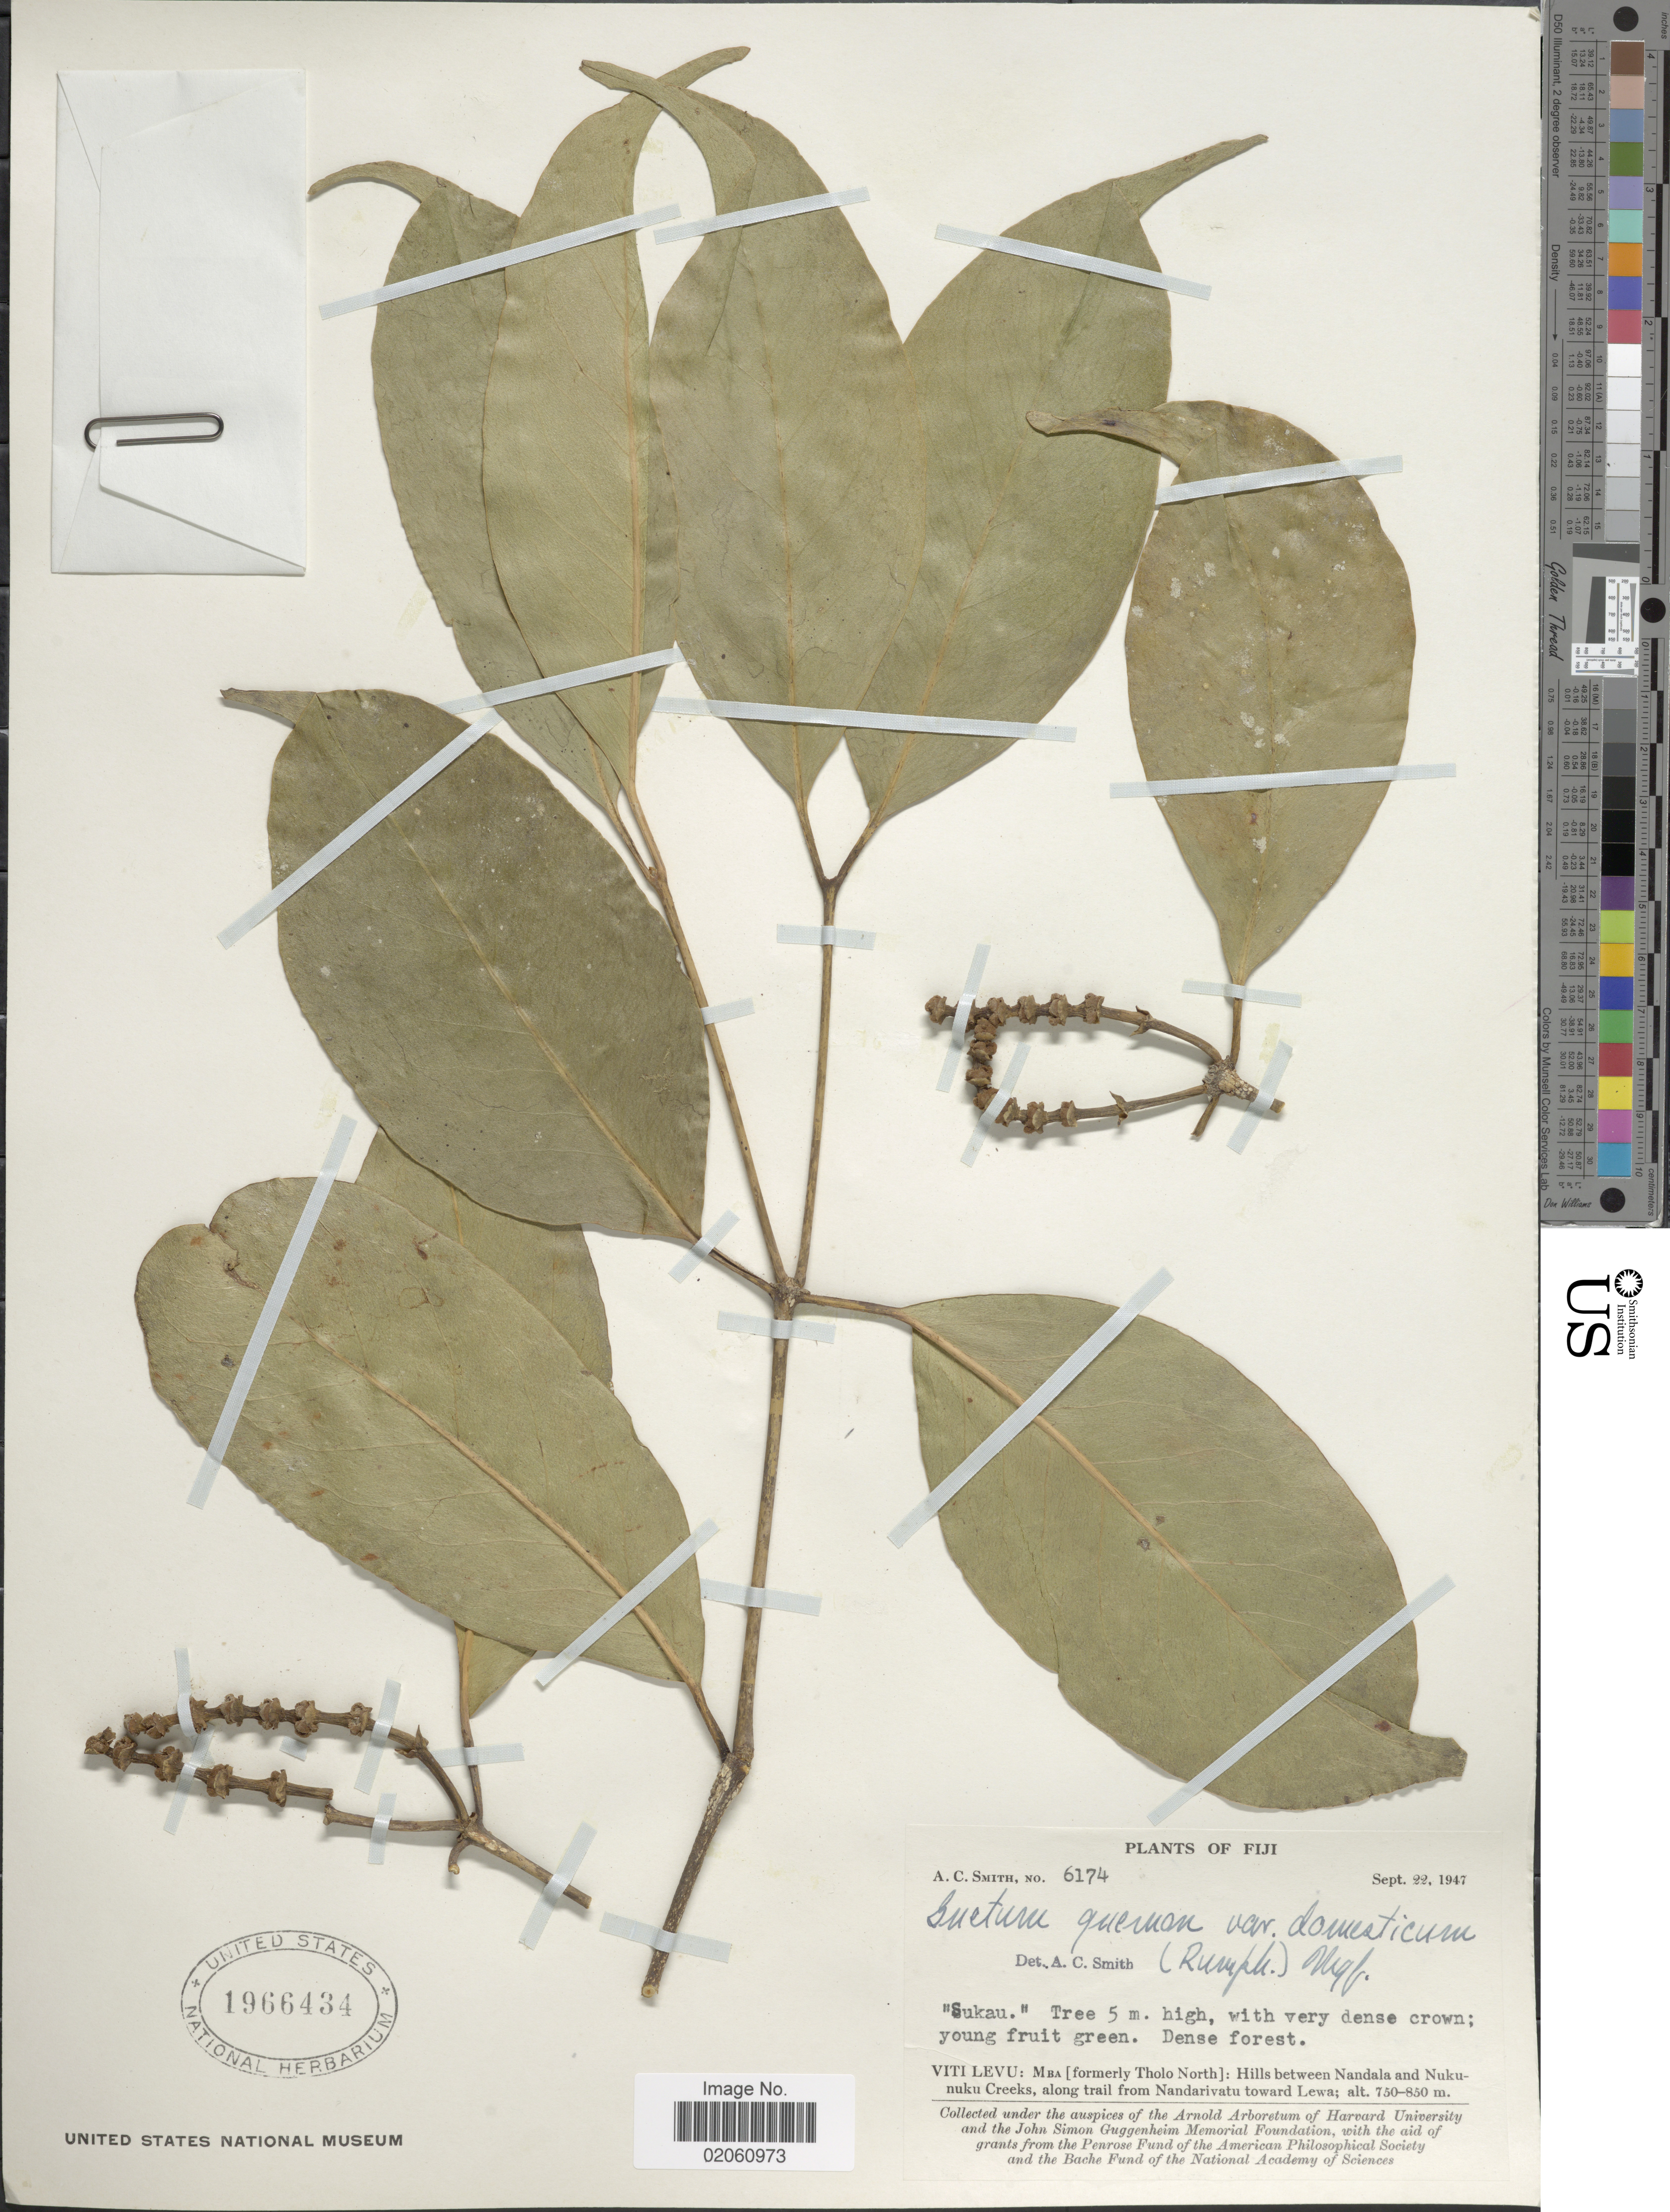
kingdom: Plantae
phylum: Tracheophyta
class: Gnetopsida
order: Gnetales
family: Gnetaceae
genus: Gnetum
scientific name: Gnetum gnemon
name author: L.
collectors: A. C. Smith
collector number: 6174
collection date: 1947-09-22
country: Fiji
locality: Dense forest, Viti Levu: Mba [formerly Tholo North]: Hills between Nandala and Nukunuku Creeks, along trail from Nandarivatu toward Lewa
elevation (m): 750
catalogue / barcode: US 1966434